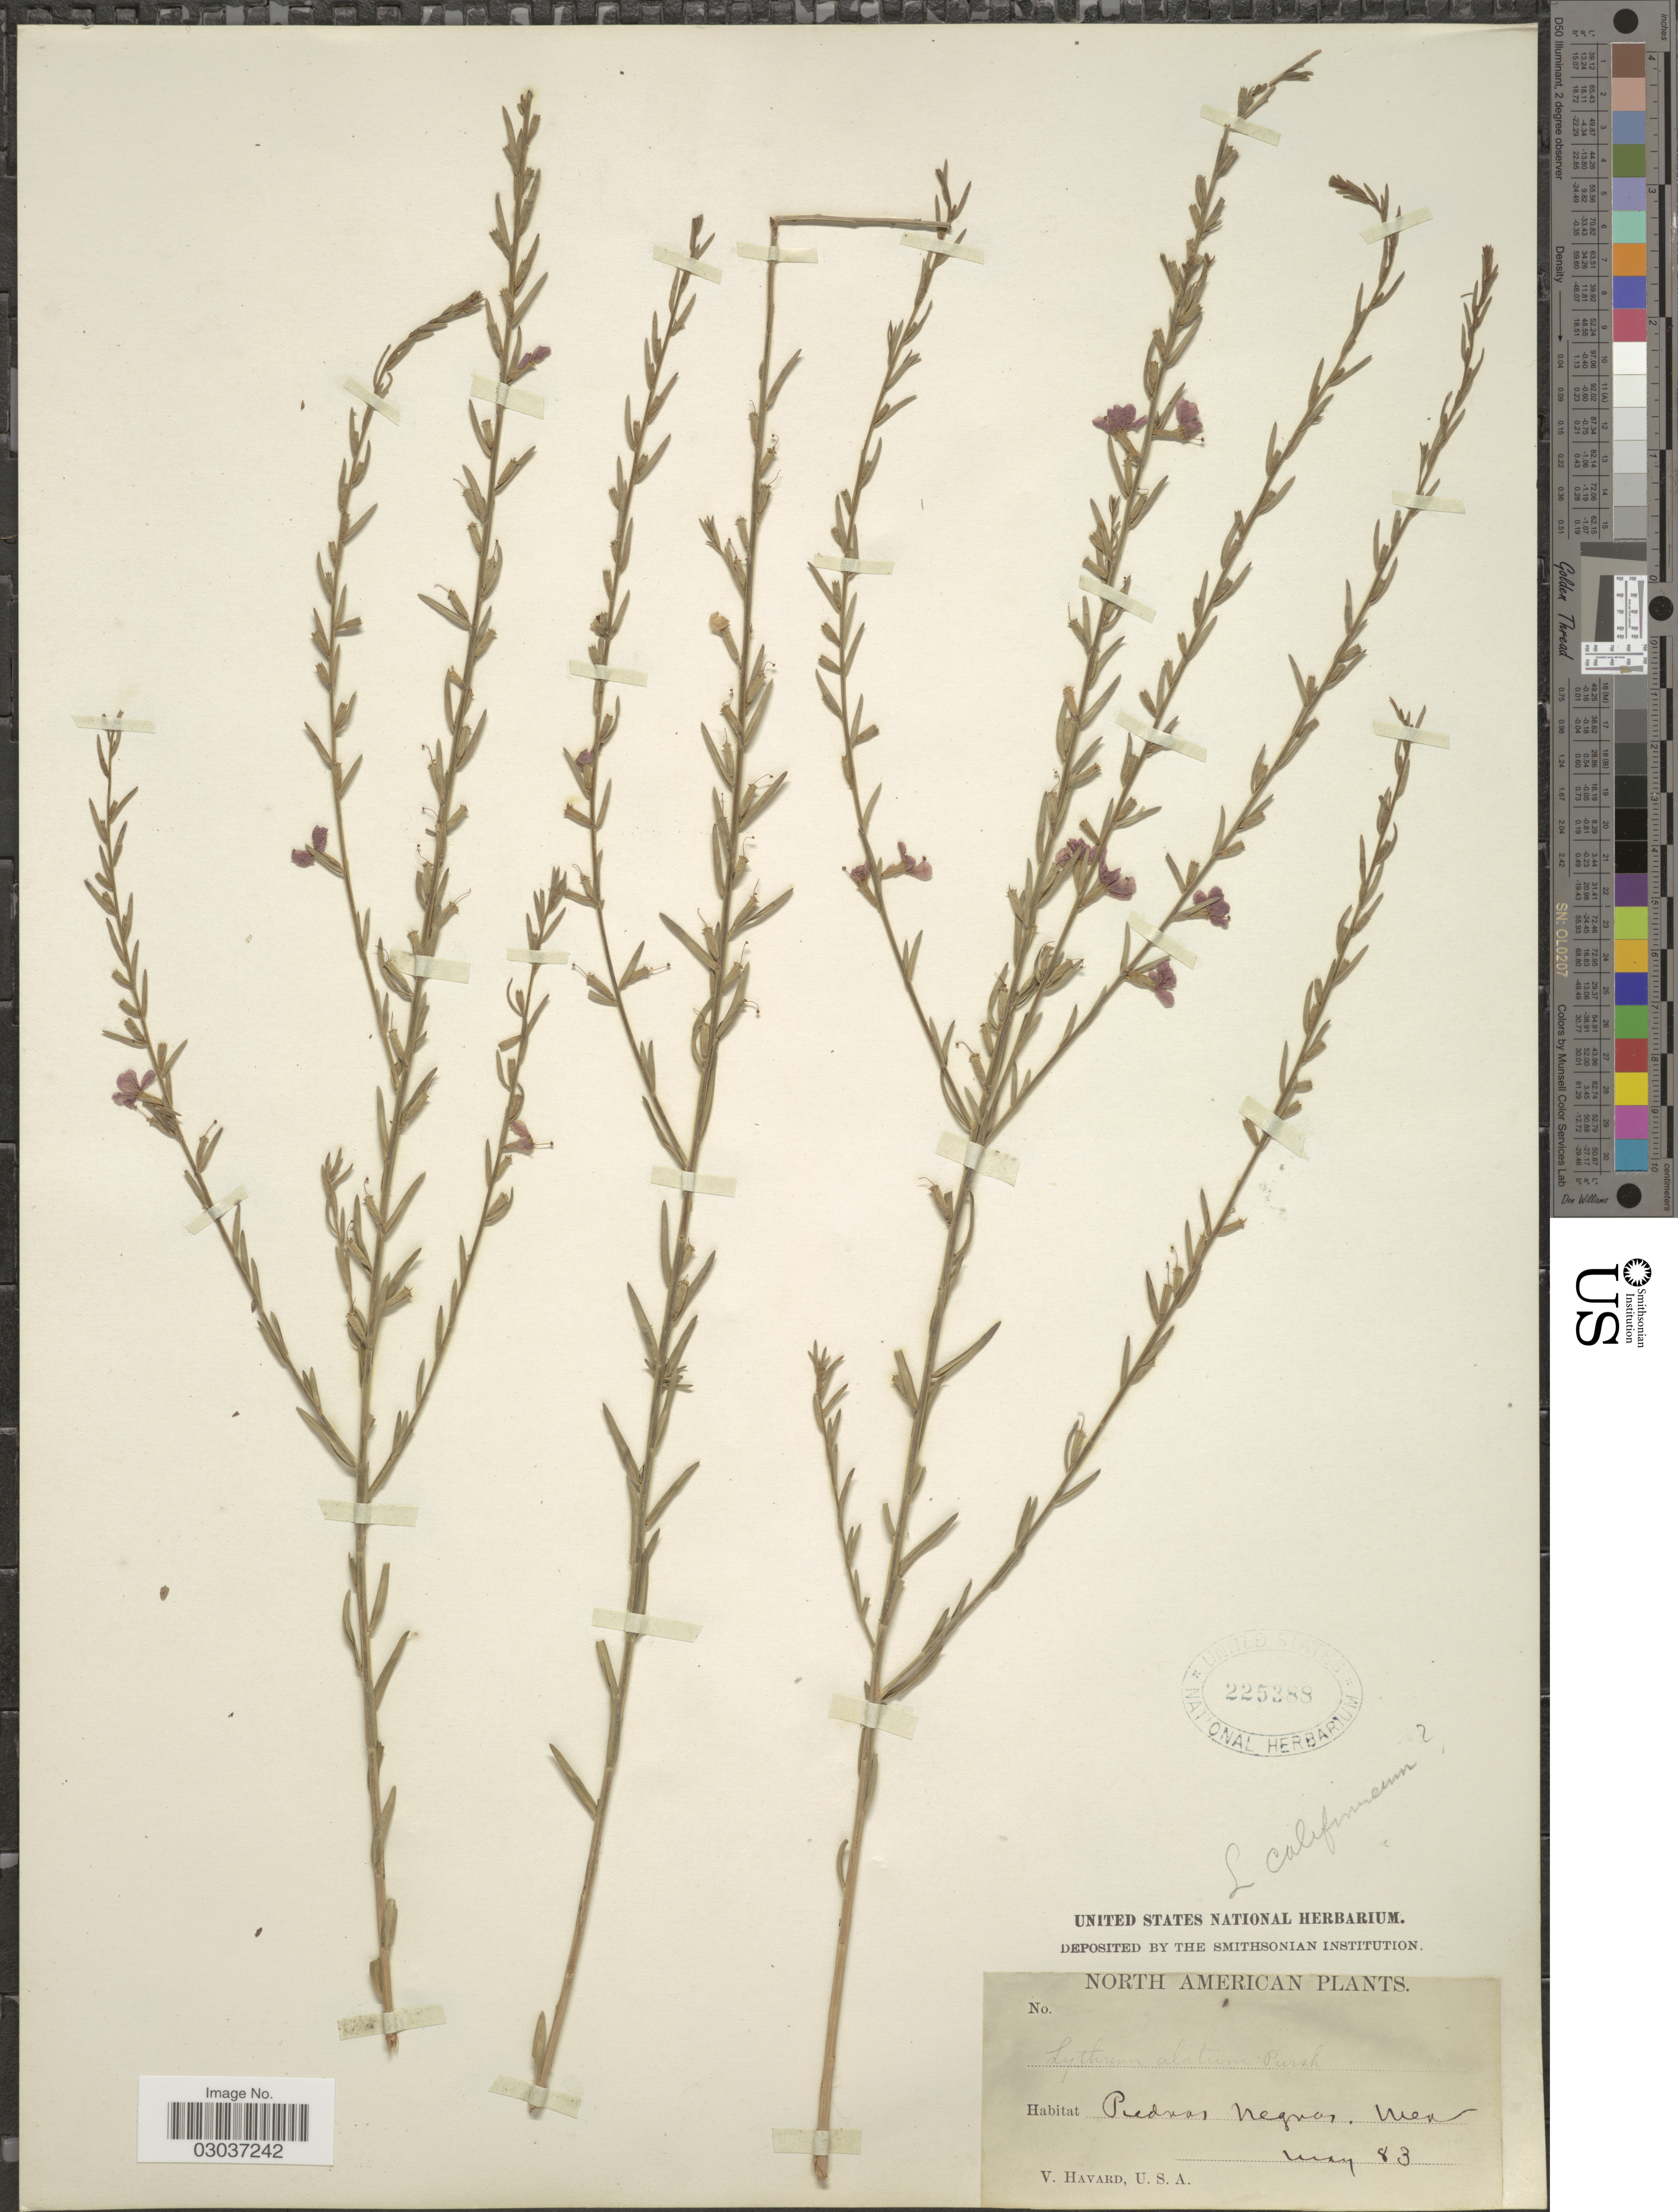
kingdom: Plantae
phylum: Tracheophyta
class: Magnoliopsida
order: Myrtales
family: Lythraceae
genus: Lythrum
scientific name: Lythrum lanceolatum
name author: Elliott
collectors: V. Havard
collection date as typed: Transcribed d/m/y: /5/83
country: Mexico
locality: Piedros Negros.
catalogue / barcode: US 225388